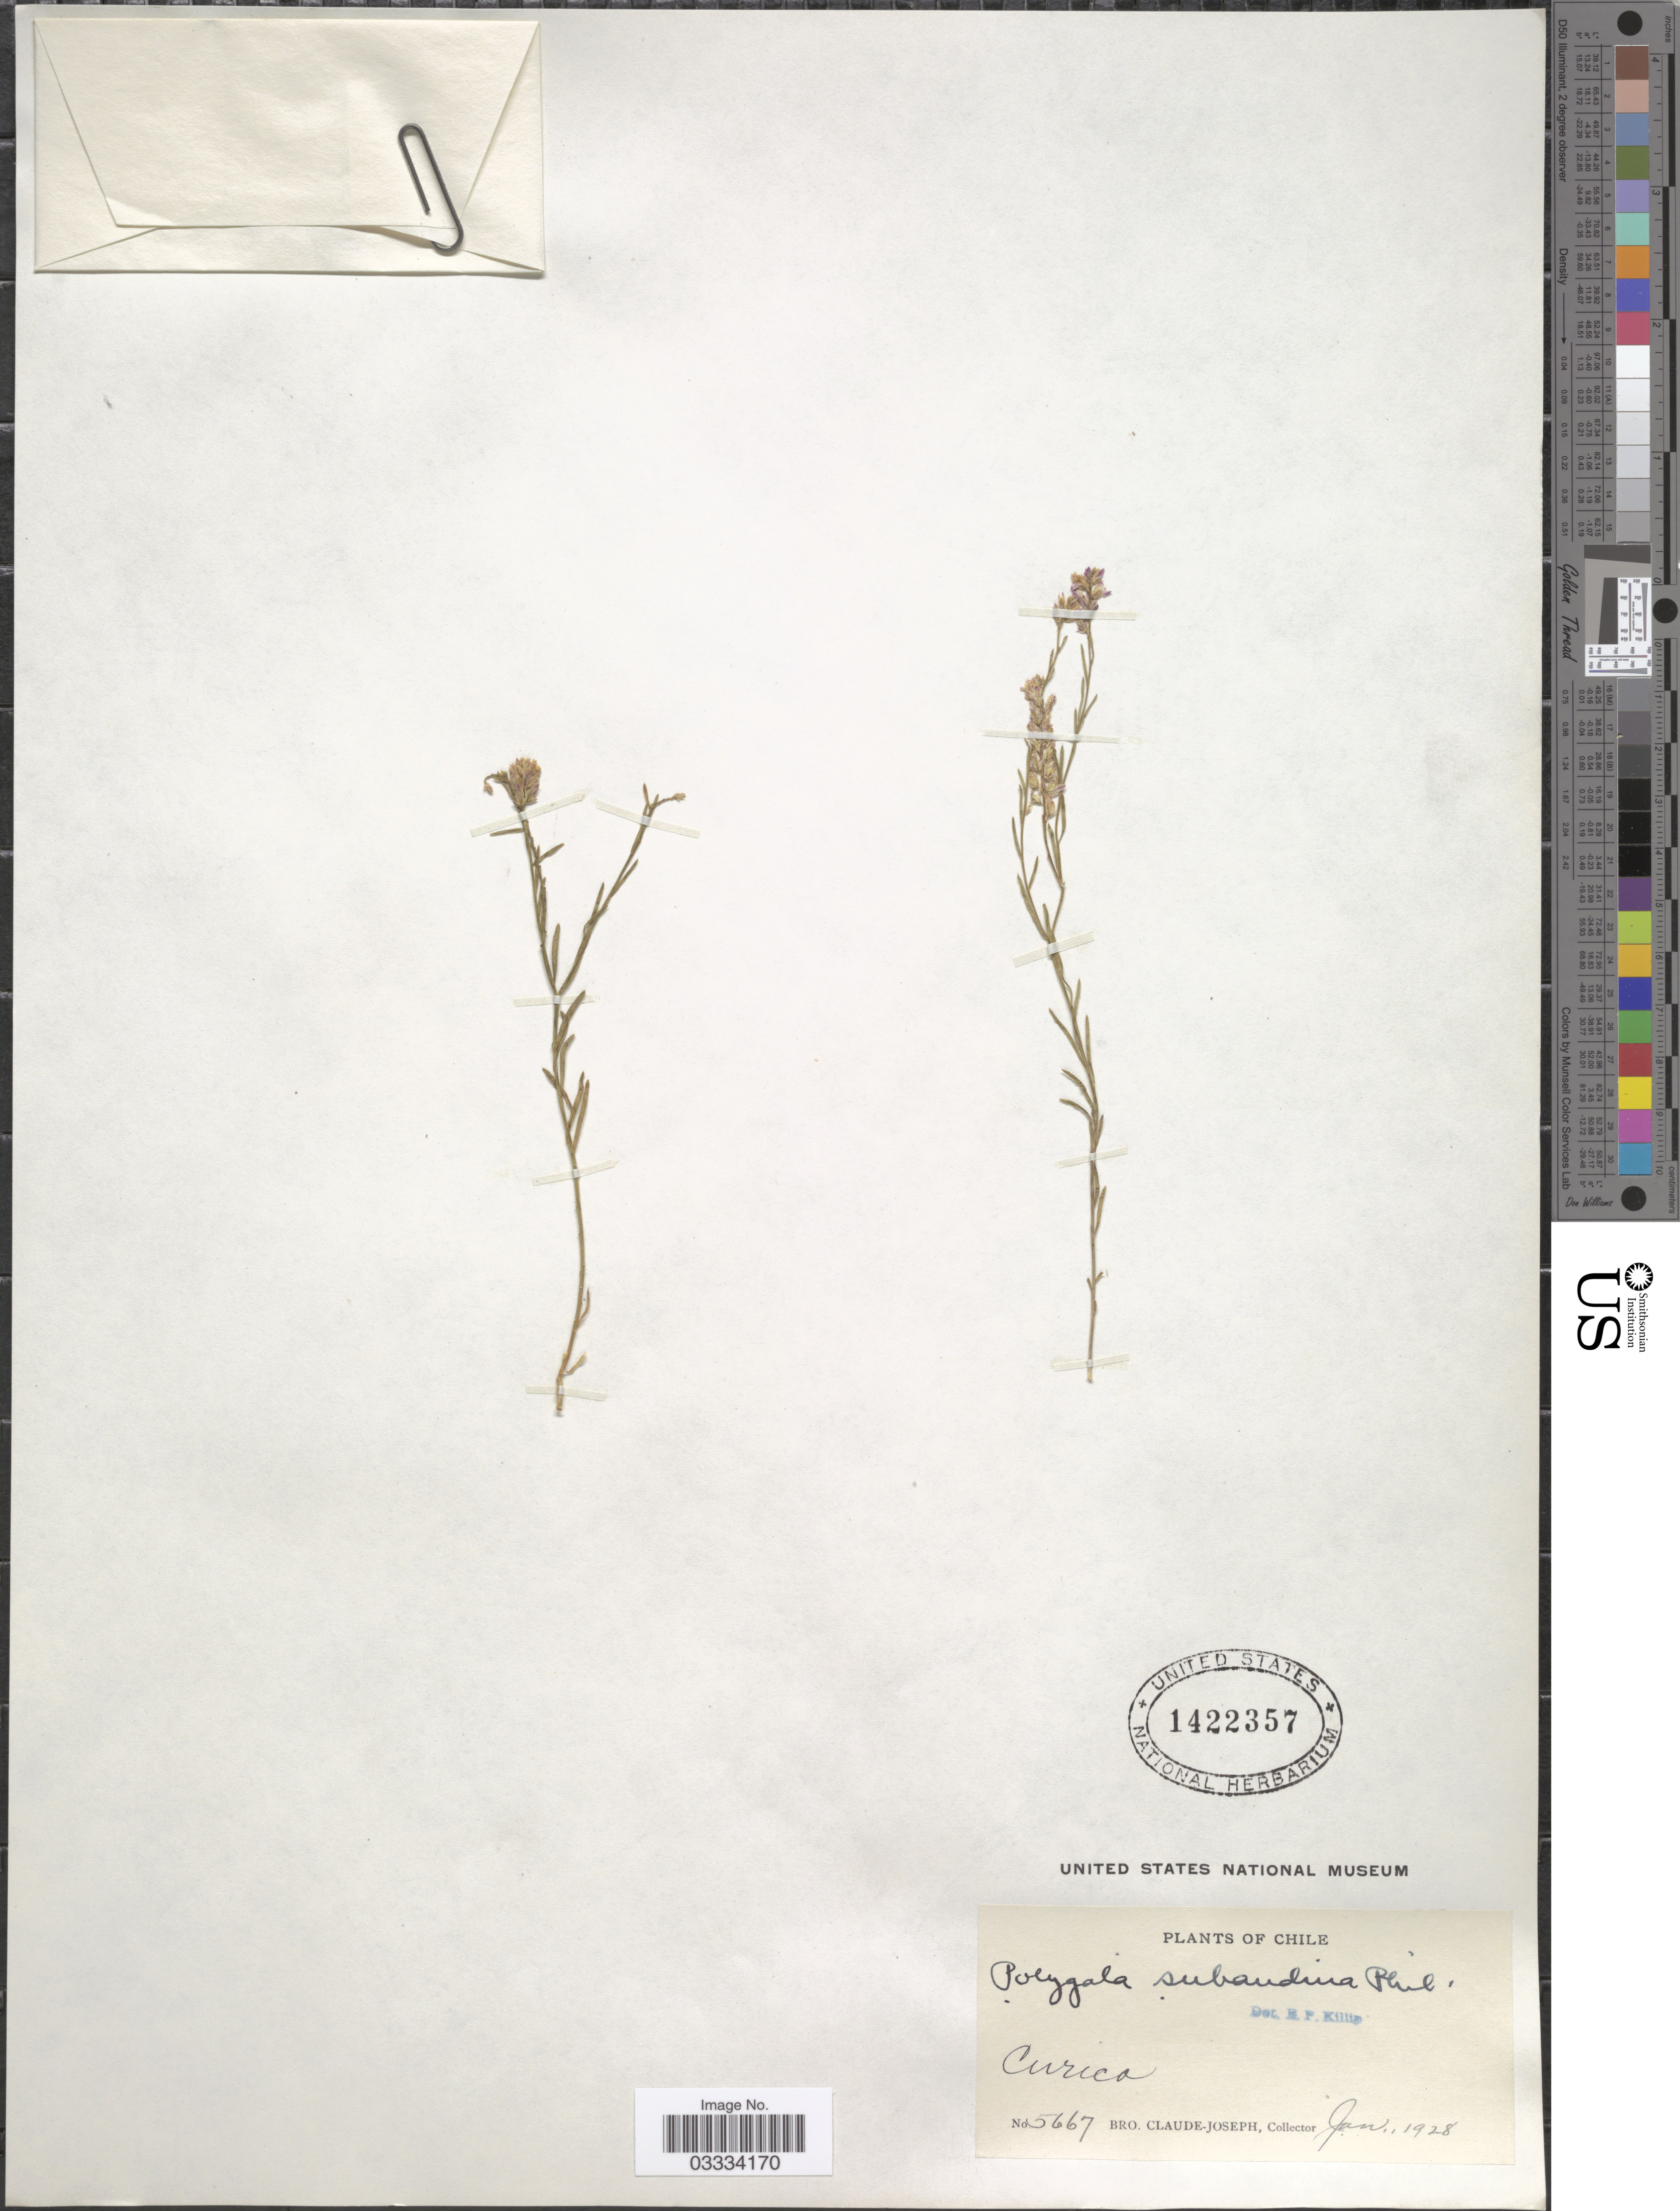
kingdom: Plantae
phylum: Tracheophyta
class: Magnoliopsida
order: Fabales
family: Polygalaceae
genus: Polygala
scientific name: Polygala subandina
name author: Phil.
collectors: Bro. Claude-Joseph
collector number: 5667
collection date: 1928-01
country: Chile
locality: Curica.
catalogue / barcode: US 1422357